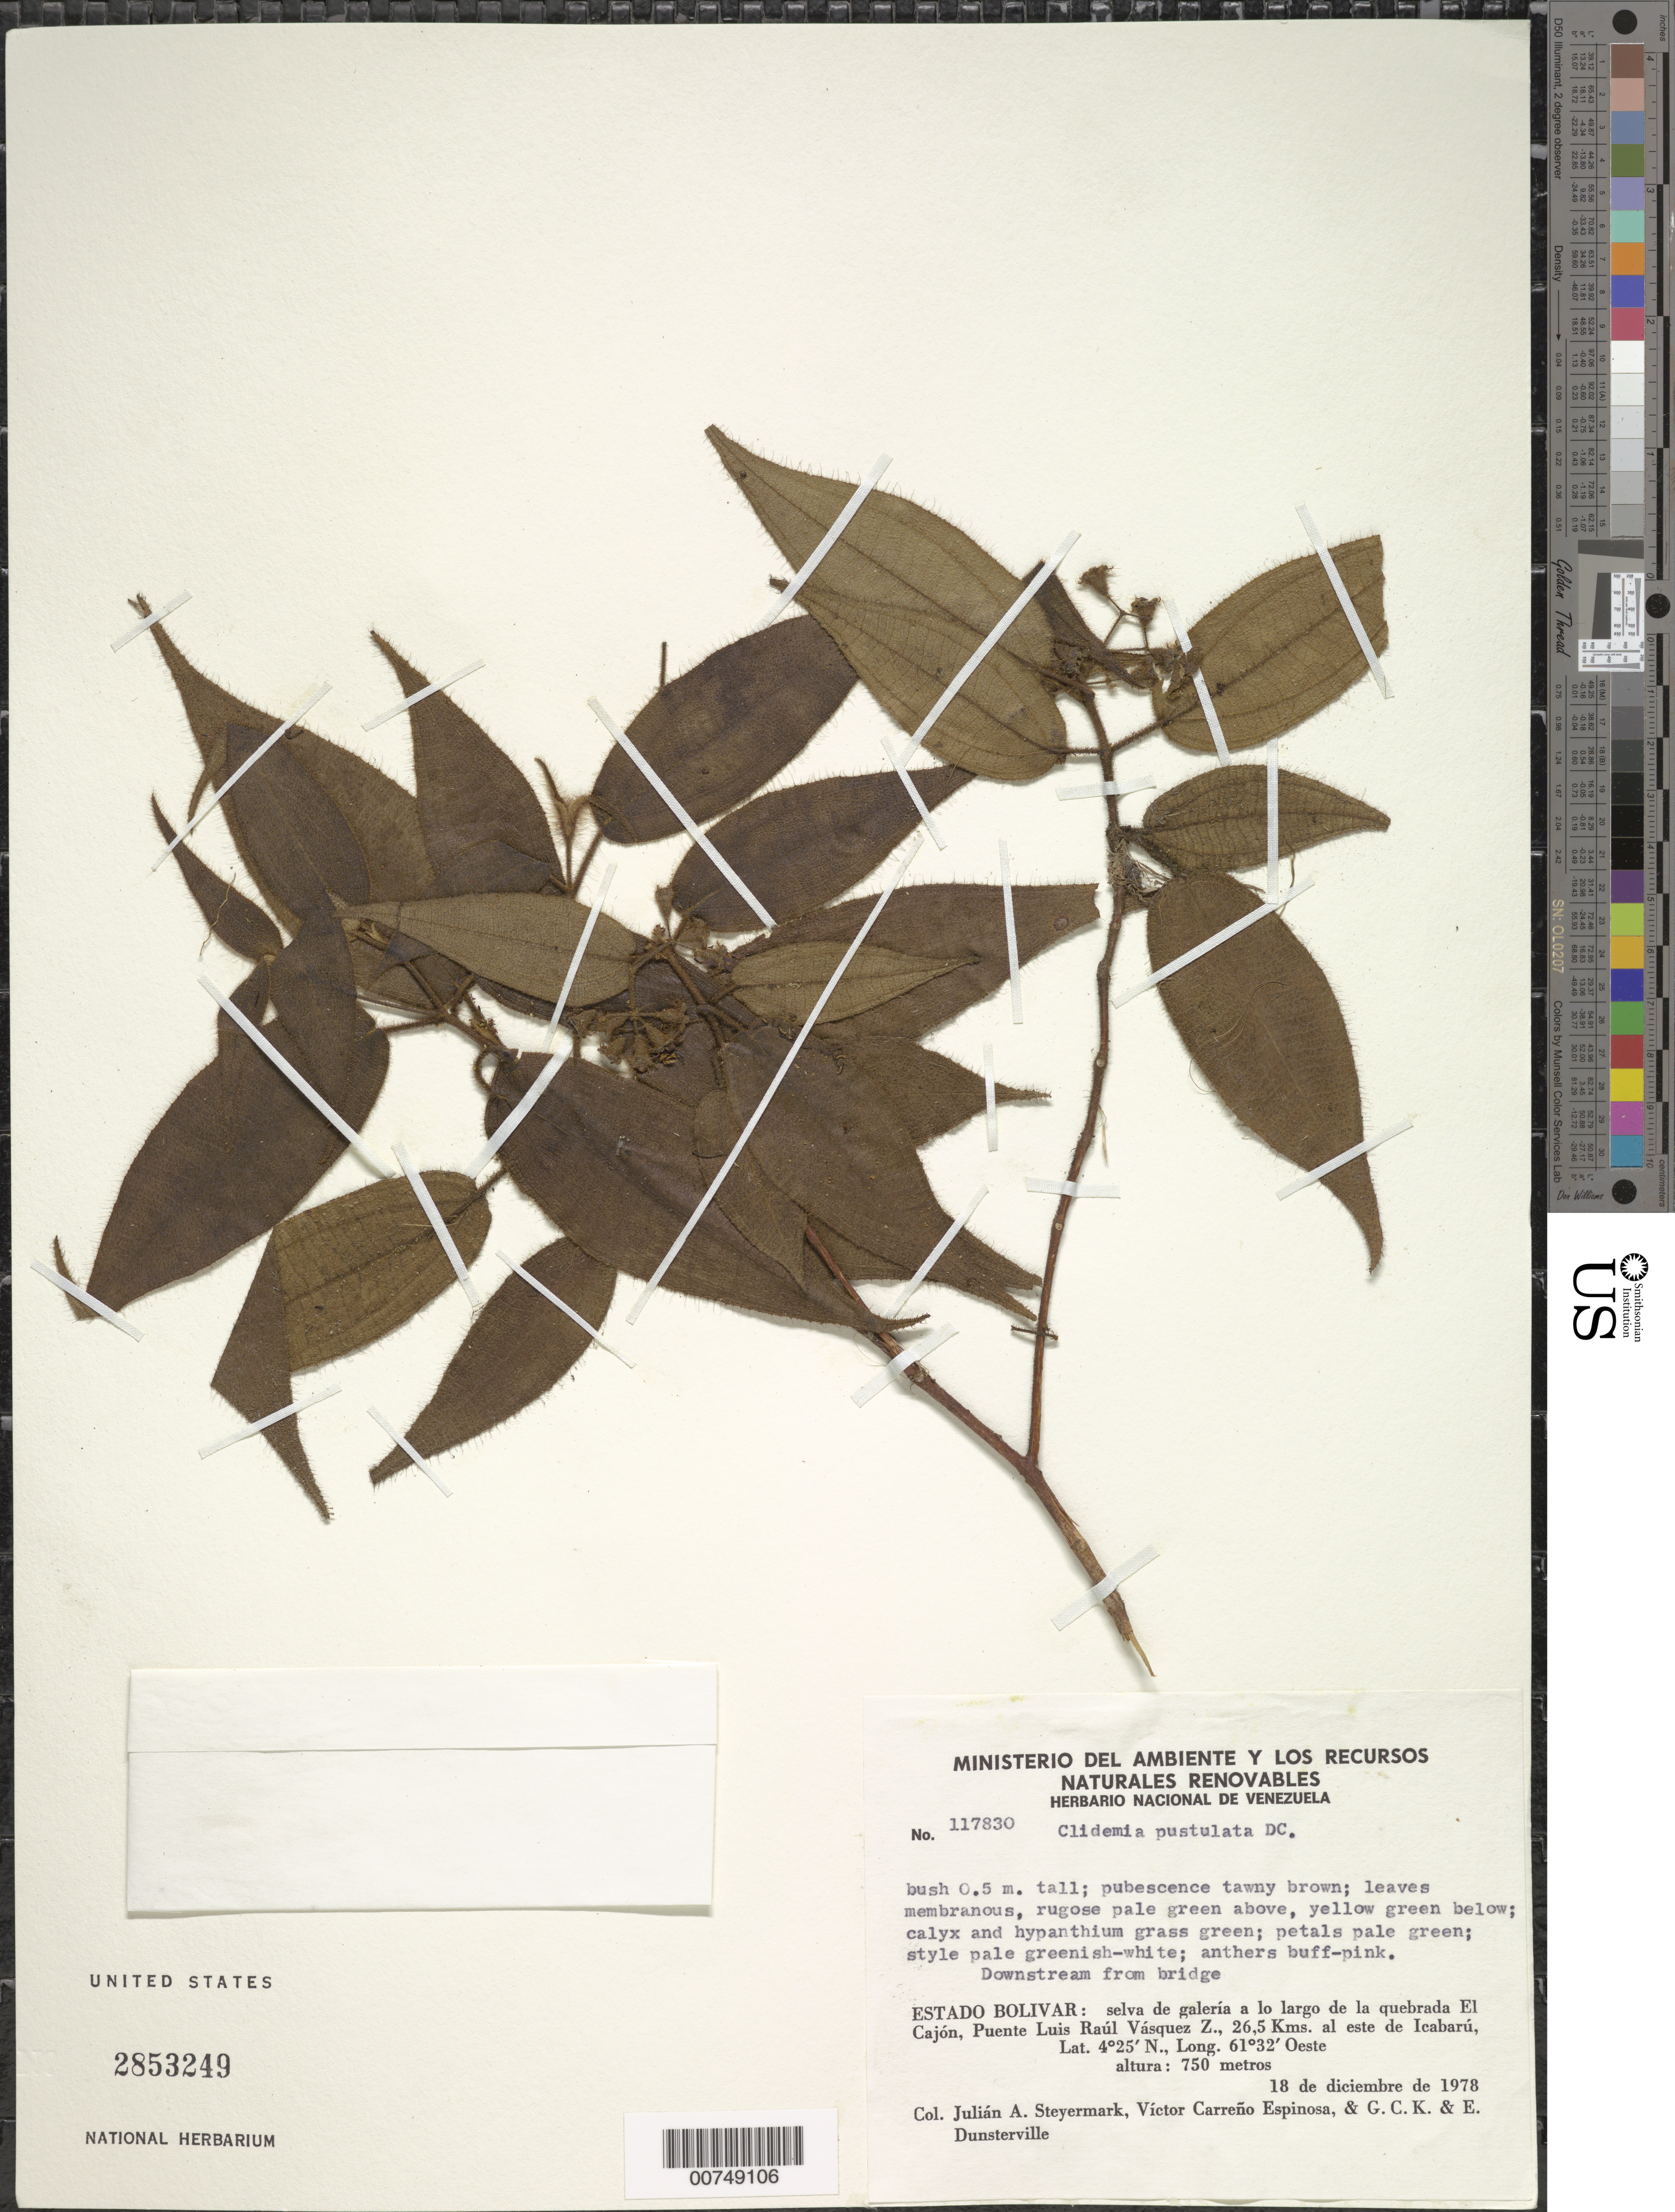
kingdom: Plantae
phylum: Tracheophyta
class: Magnoliopsida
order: Myrtales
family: Melastomataceae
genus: Clidemia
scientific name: Clidemia pustulata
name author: DC.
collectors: J. Steyermark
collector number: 117830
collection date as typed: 18-Dec-78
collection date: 1978-12-18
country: Venezuela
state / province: Bolívar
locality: Quebrada El Cajon, Puente Luis Raul Vasquez Z., 26.5 km al este de Icabaru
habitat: Selva de galeria a lo largo de la quebrada; downstream from bridge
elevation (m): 750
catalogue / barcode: US 2853249